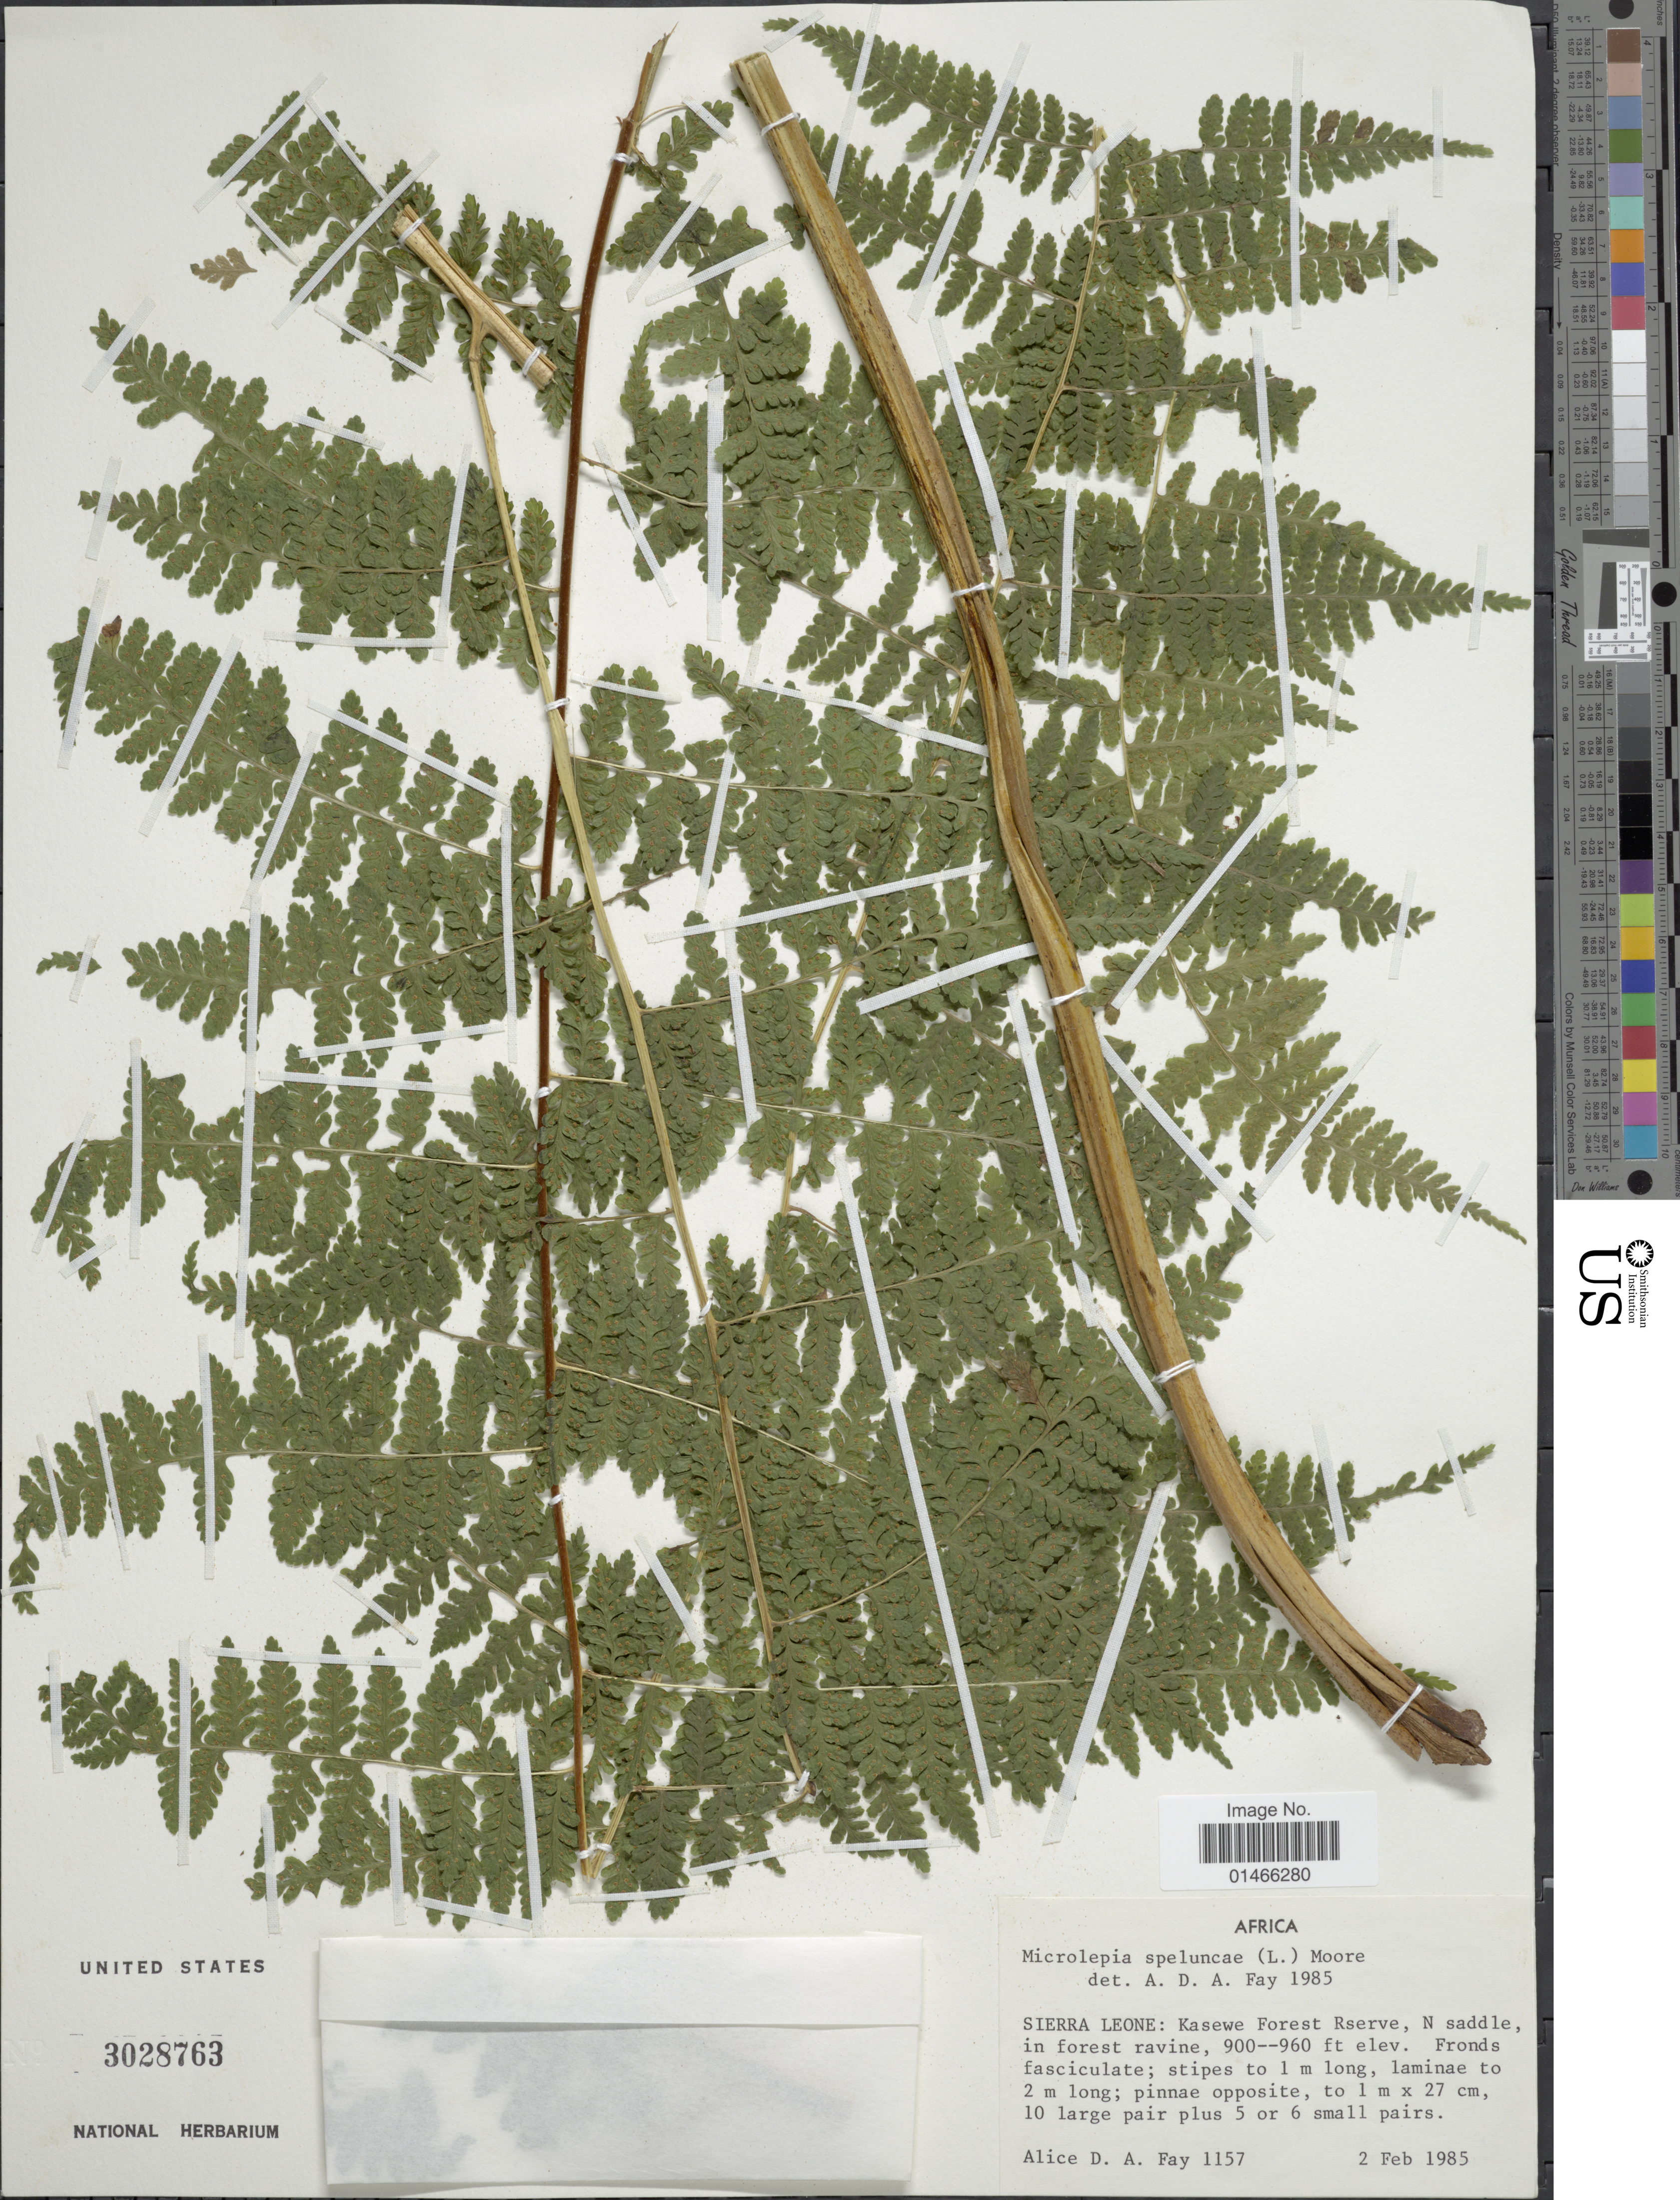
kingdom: Plantae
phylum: Tracheophyta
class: Polypodiopsida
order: Polypodiales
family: Dennstaedtiaceae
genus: Microlepia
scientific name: Microlepia speluncae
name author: (L.) T. Moore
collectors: A. Fay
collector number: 1157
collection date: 1985-02-02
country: Sierra Leone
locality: Africa. Sierra Leone: Kasewe Forest Reserve, N saddle, in forest ravine.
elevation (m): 900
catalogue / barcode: US 3028763